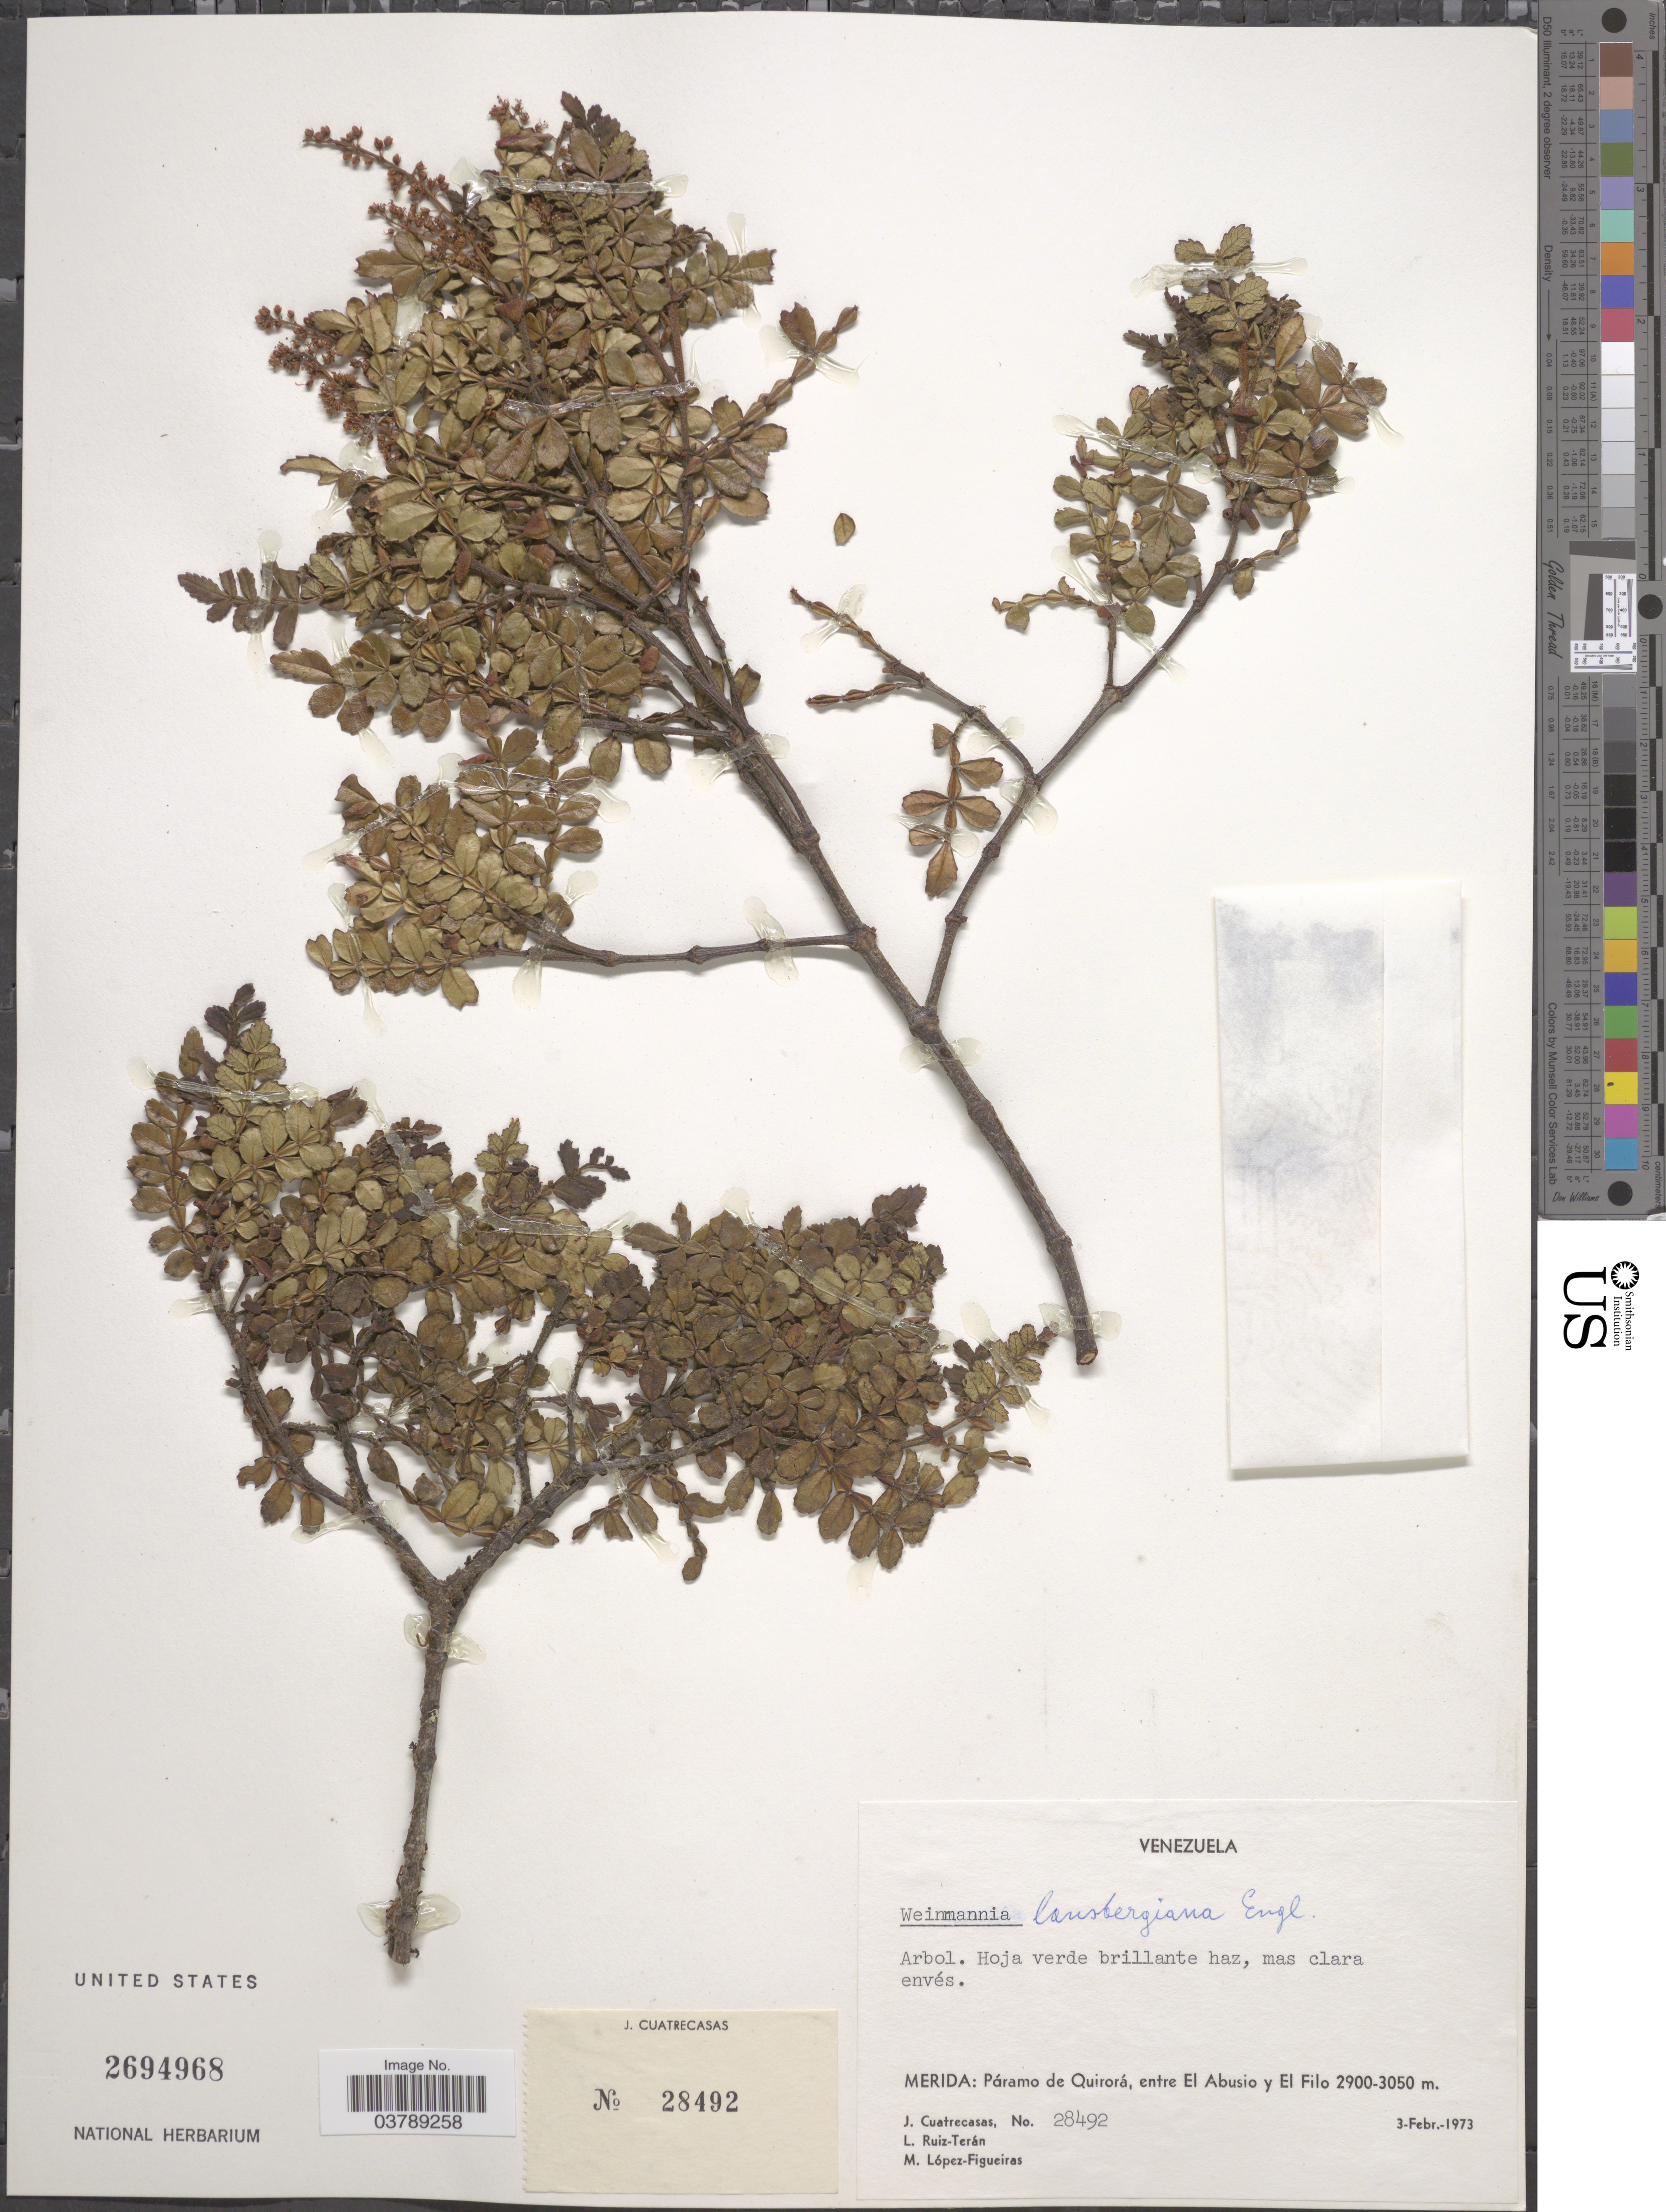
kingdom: Plantae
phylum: Tracheophyta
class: Magnoliopsida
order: Oxalidales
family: Cunoniaceae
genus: Weinmannia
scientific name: Weinmannia lansbergiana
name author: Engl.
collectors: J. Cuatrecasas, L. E. Ruíz-Terán & M. López Figueiras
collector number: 28492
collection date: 1973-02-03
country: Venezuela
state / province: Merida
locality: Páramo de Quirorá, entre El Abusio y El Filo.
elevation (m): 2900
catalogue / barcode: US 2694968